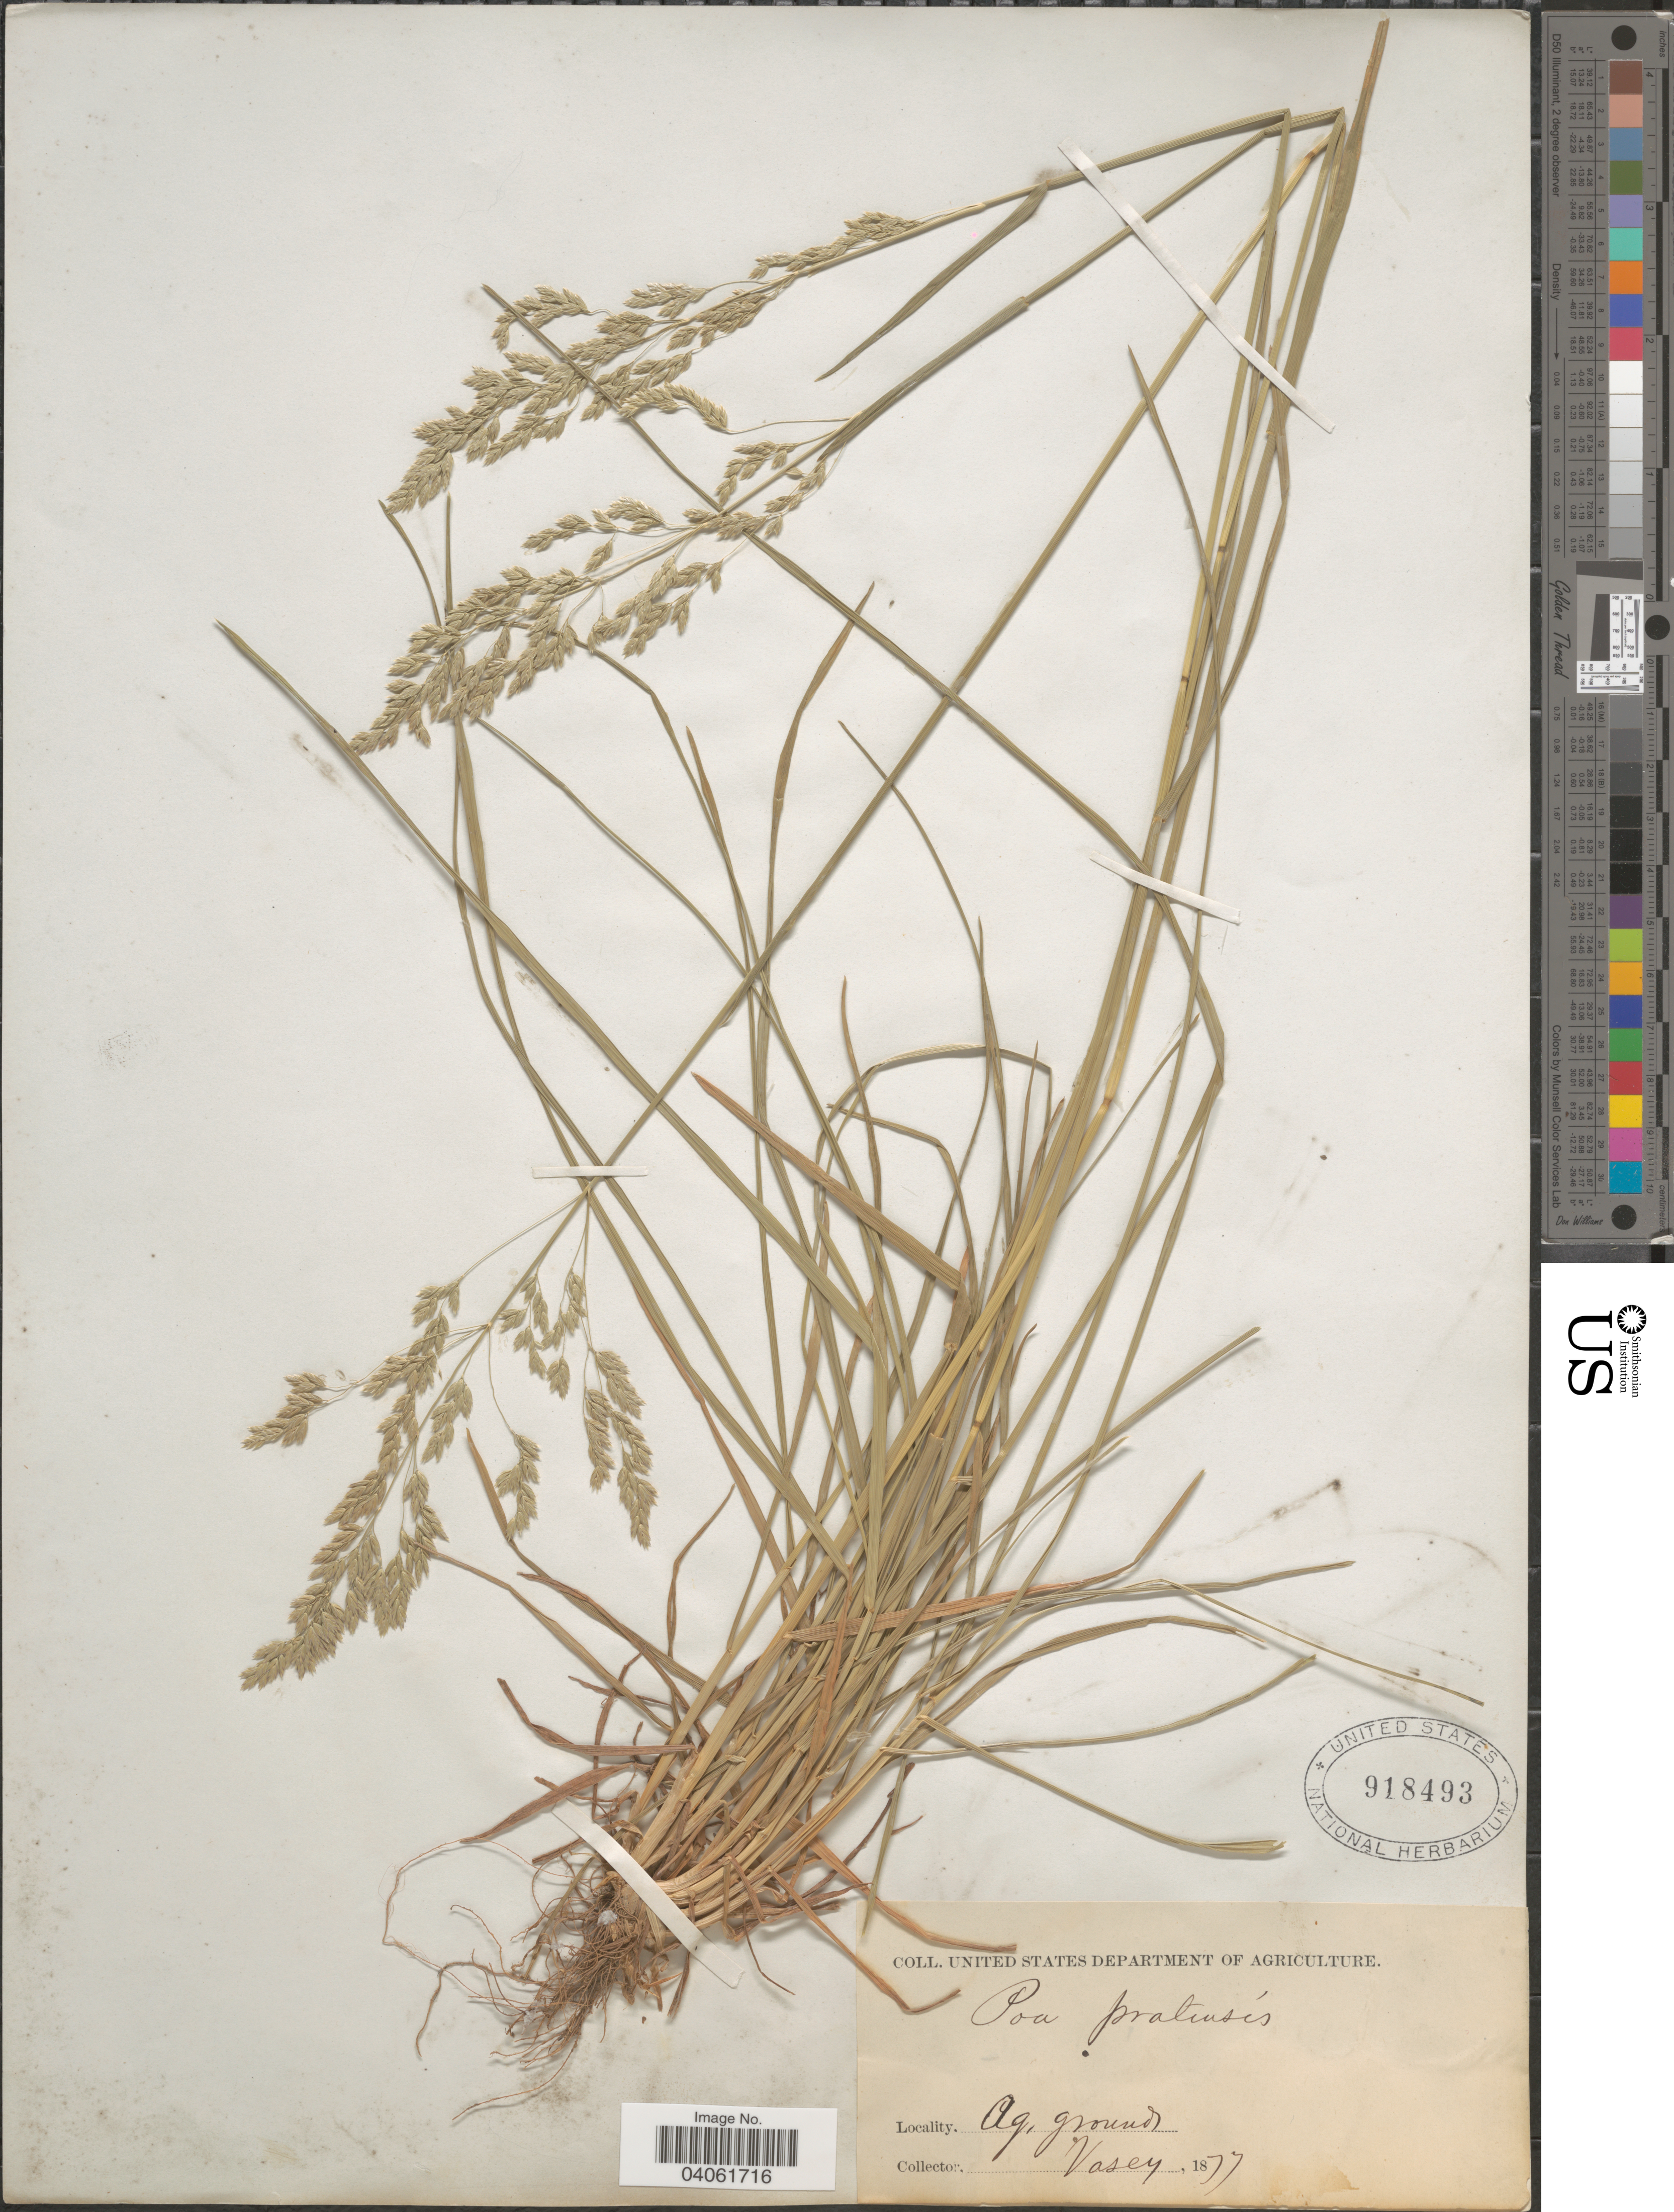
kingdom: Plantae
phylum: Tracheophyta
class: Liliopsida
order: Poales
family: Poaceae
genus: Poa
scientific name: Poa pratensis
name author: L.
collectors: Vasey, --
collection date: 1877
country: United States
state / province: District of Columbia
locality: Ag. grounds.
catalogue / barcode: US 918493